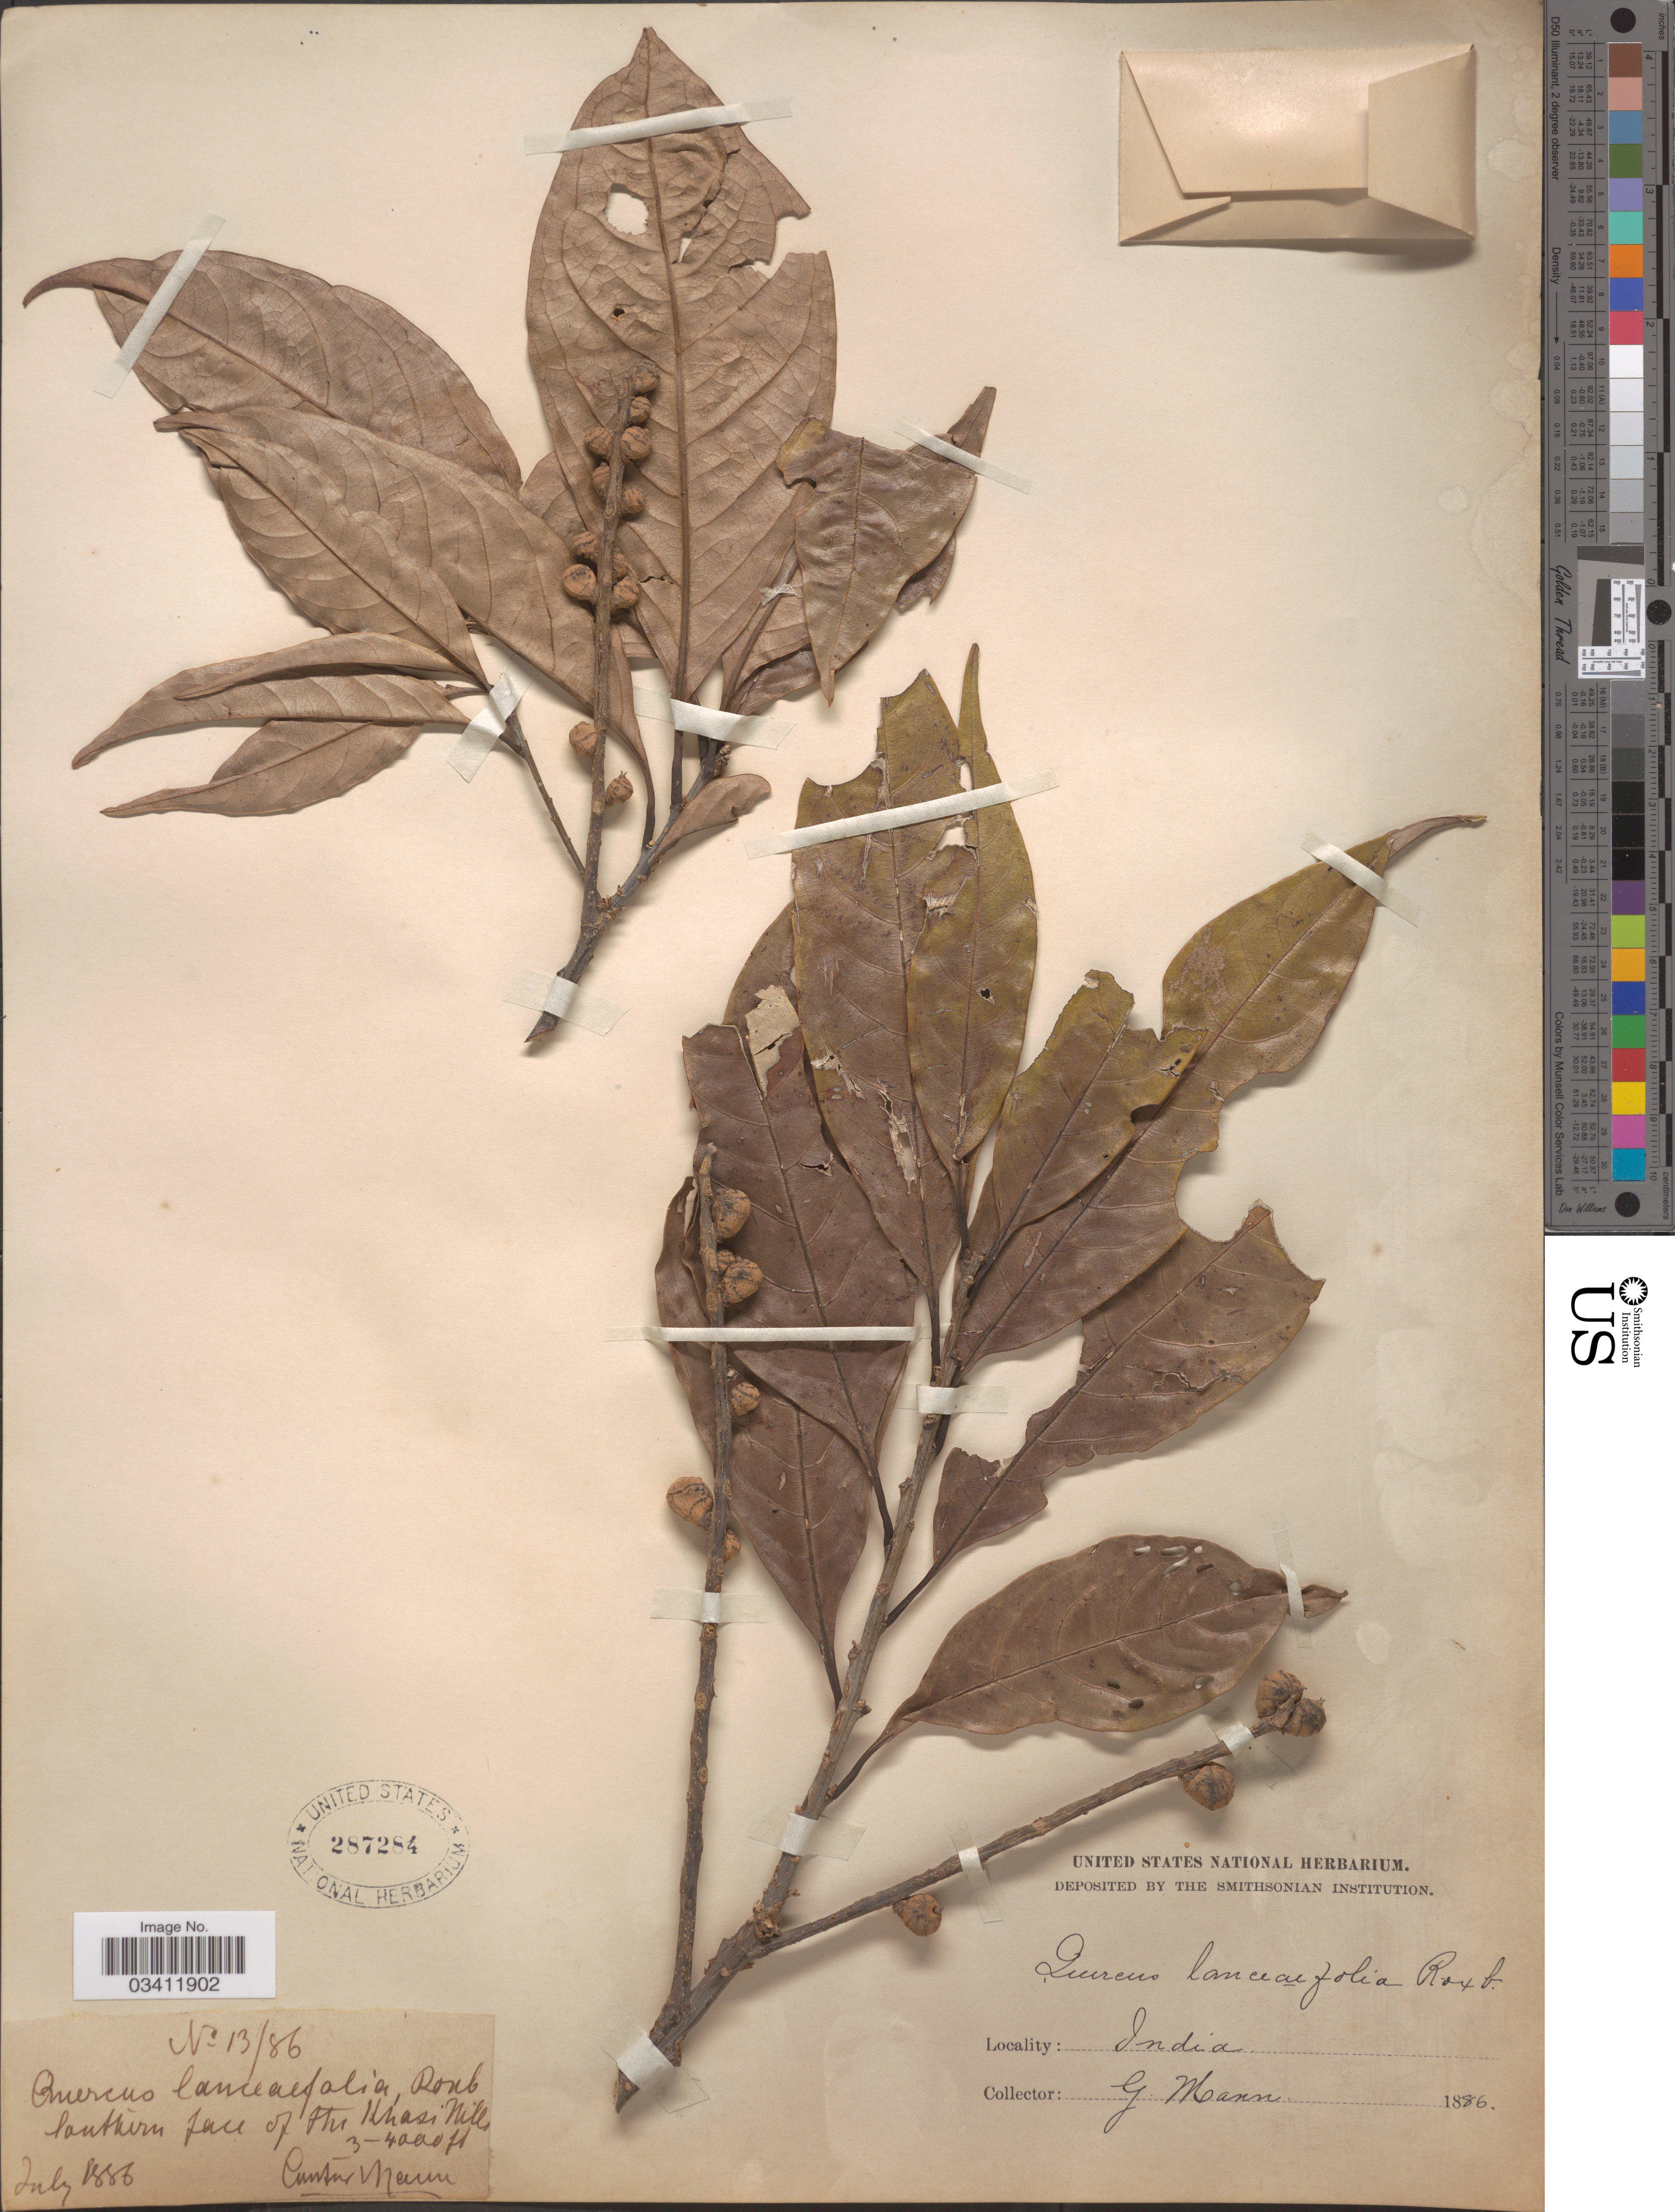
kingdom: Plantae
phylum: Tracheophyta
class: Magnoliopsida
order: Fagales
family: Fagaceae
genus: Quercus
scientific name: Quercus lanceifolia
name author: Roxb.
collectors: G. Mann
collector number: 13/86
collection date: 1886-07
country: India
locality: Southern face of the Khasi Hills.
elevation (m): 914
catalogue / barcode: US 287284